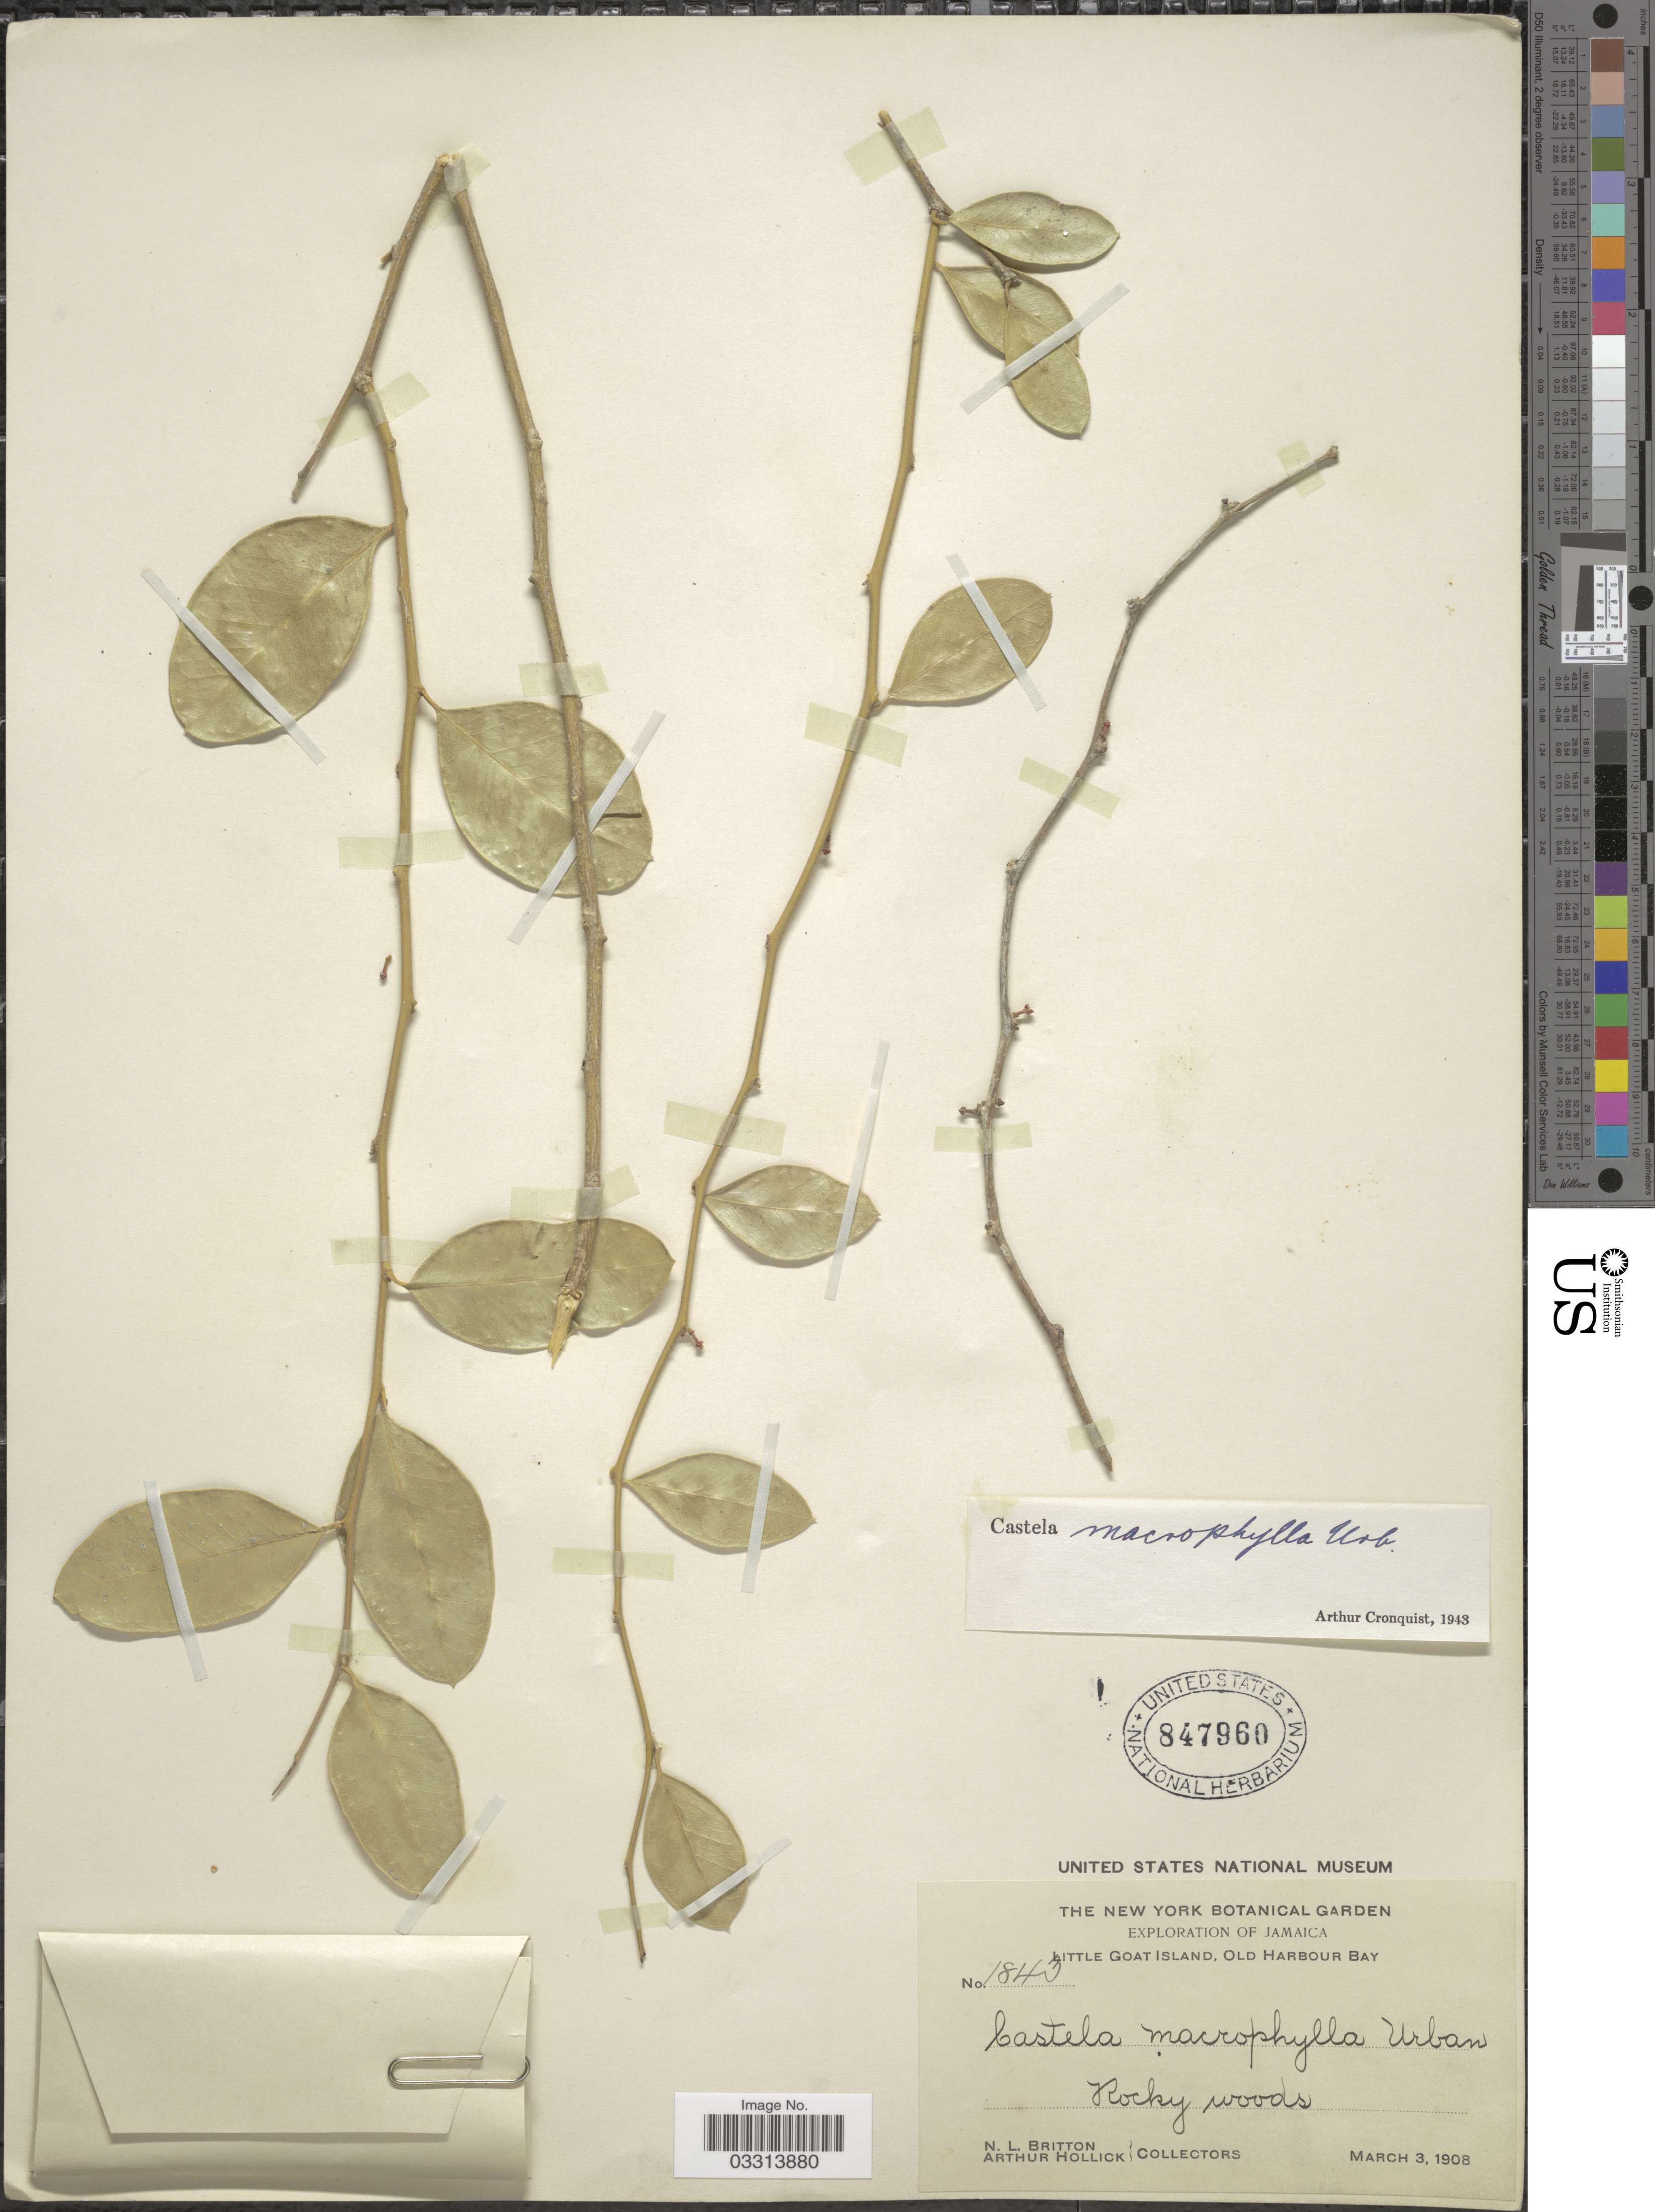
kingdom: Plantae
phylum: Tracheophyta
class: Magnoliopsida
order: Sapindales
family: Simaroubaceae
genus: Castela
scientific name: Castela macrophylla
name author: Urb.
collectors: N. Britton & A. Hollick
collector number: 1843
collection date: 1908-03-03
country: Jamaica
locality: Little Goat Island, Old Harbour Bay.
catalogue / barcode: US 847960